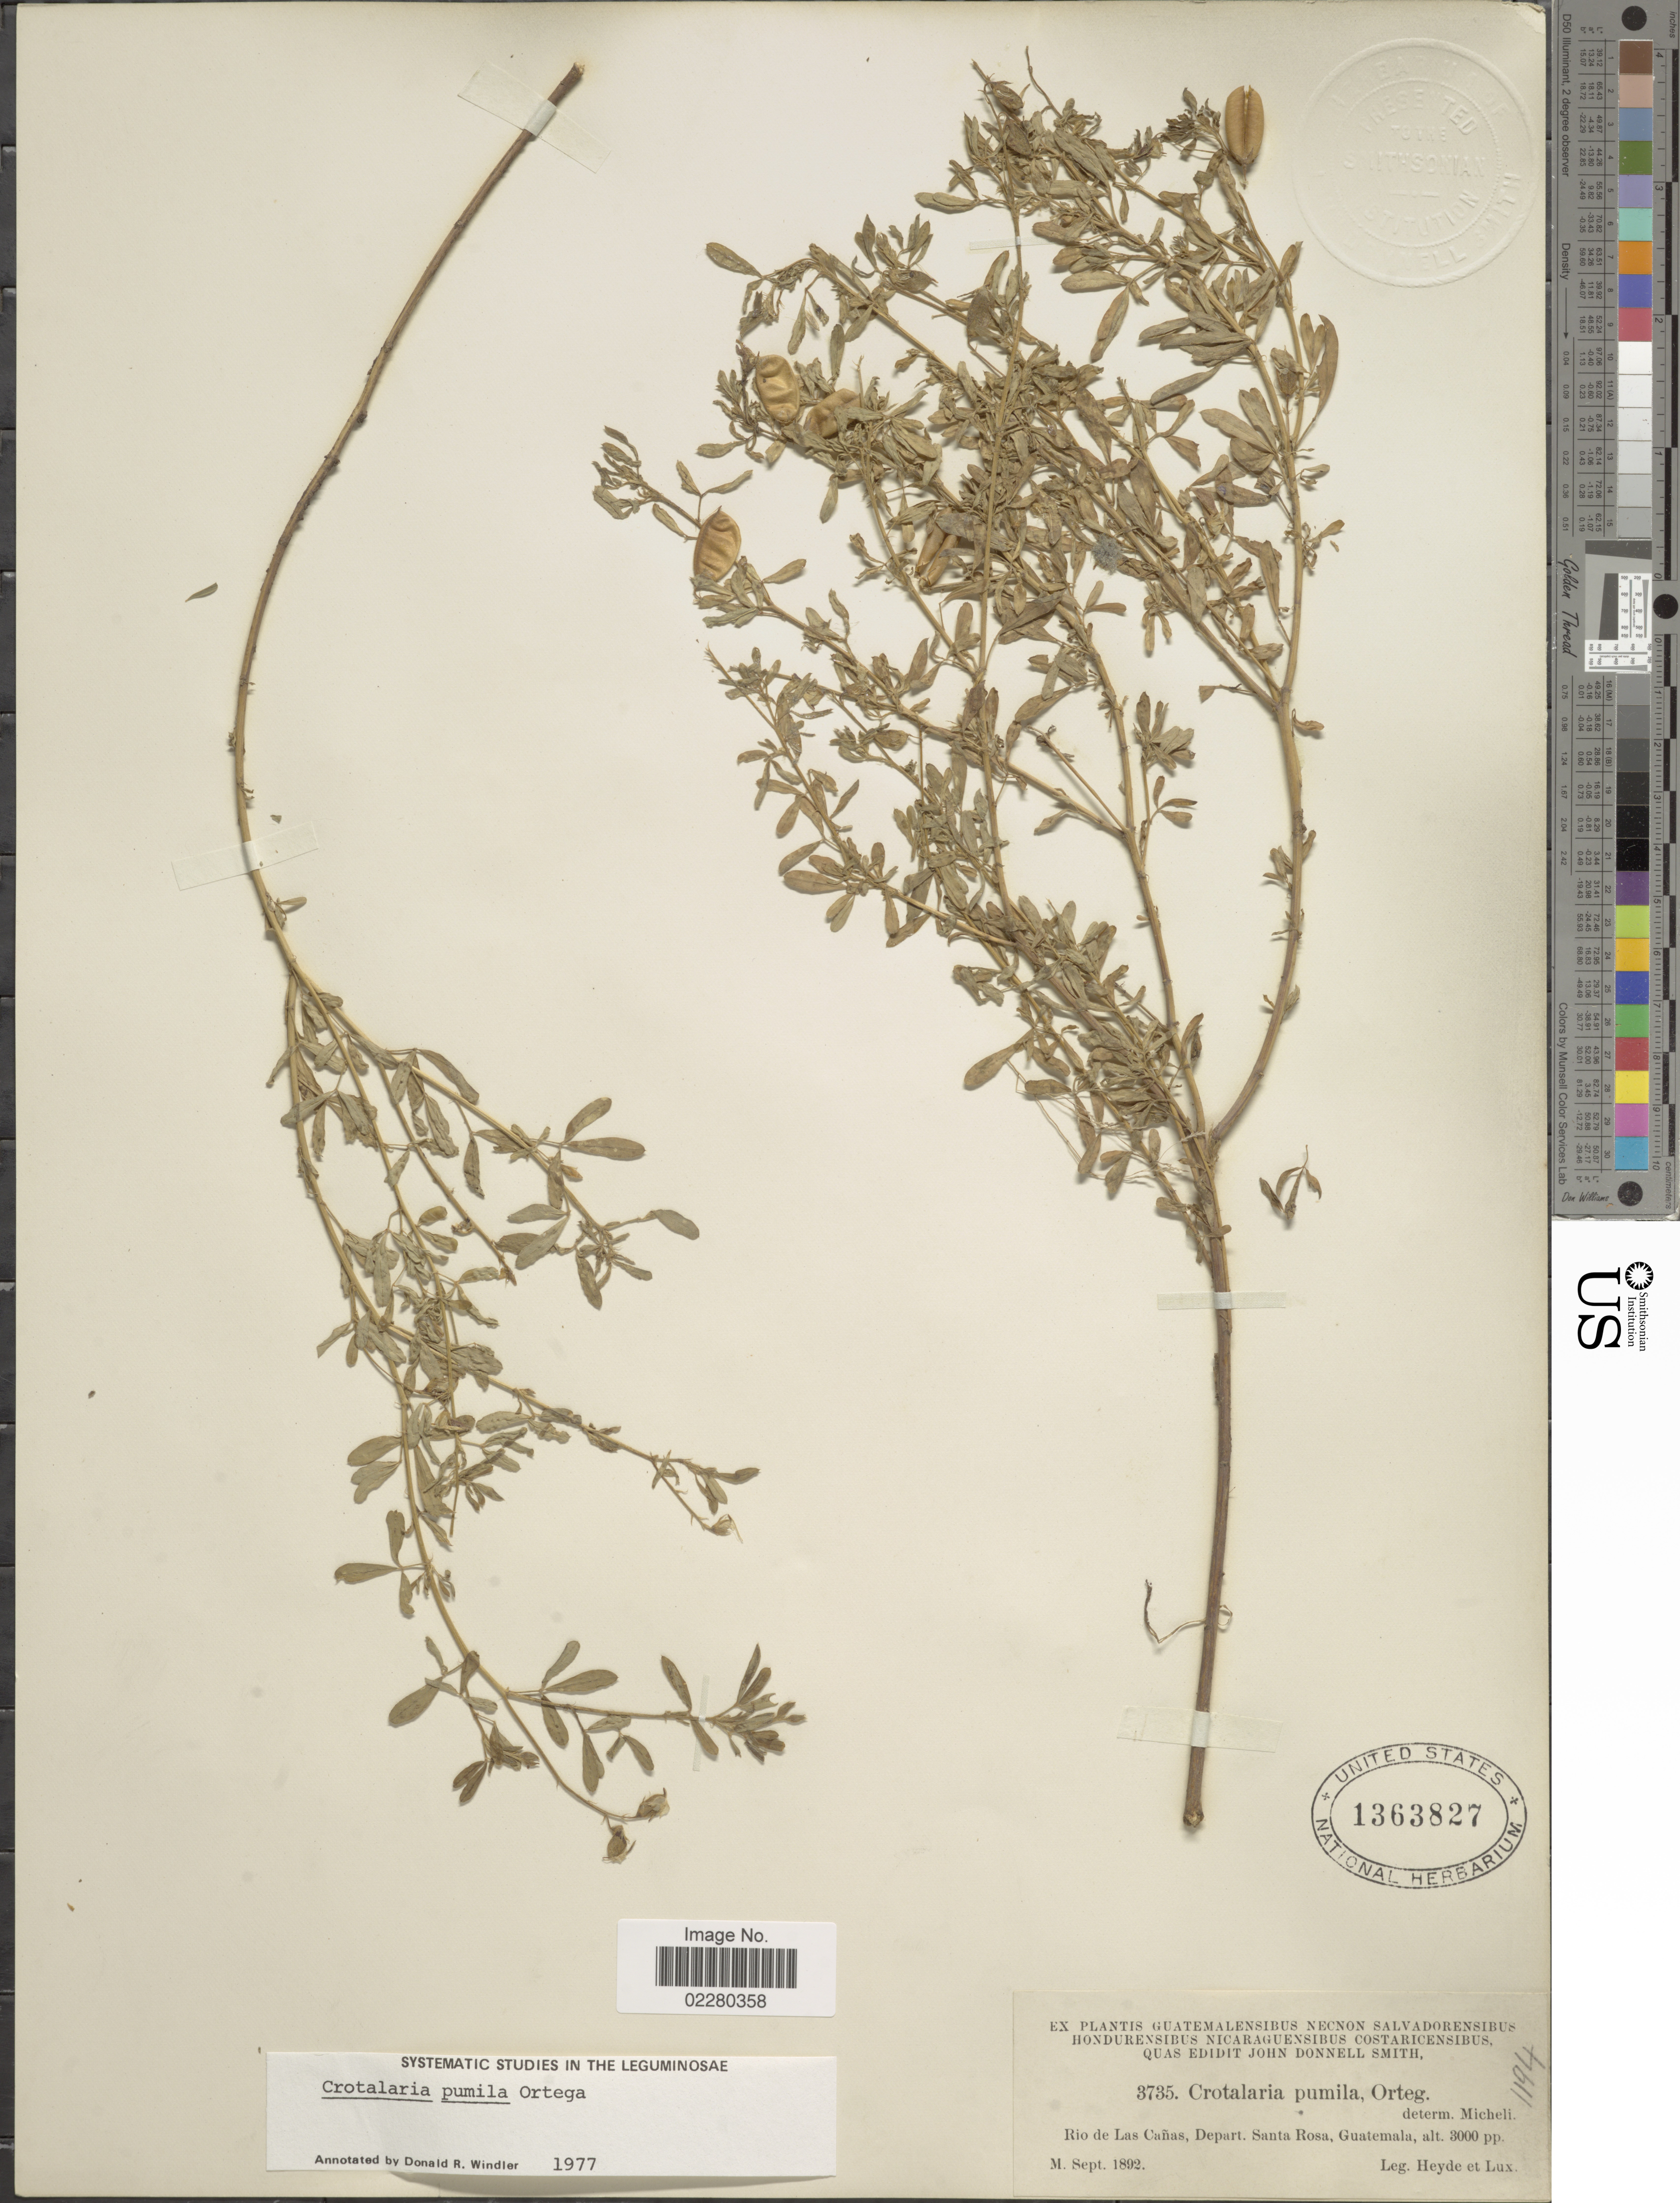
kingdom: Plantae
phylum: Tracheophyta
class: Magnoliopsida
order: Fabales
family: Fabaceae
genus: Crotalaria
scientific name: Crotalaria pumila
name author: Ortega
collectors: Heyde & Lux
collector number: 3735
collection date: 1892-09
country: Guatemala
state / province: Santa Rosa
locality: Rio de Las Cañas, Depart. Santa Rosa, Guatemala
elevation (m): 914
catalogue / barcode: US 1363827